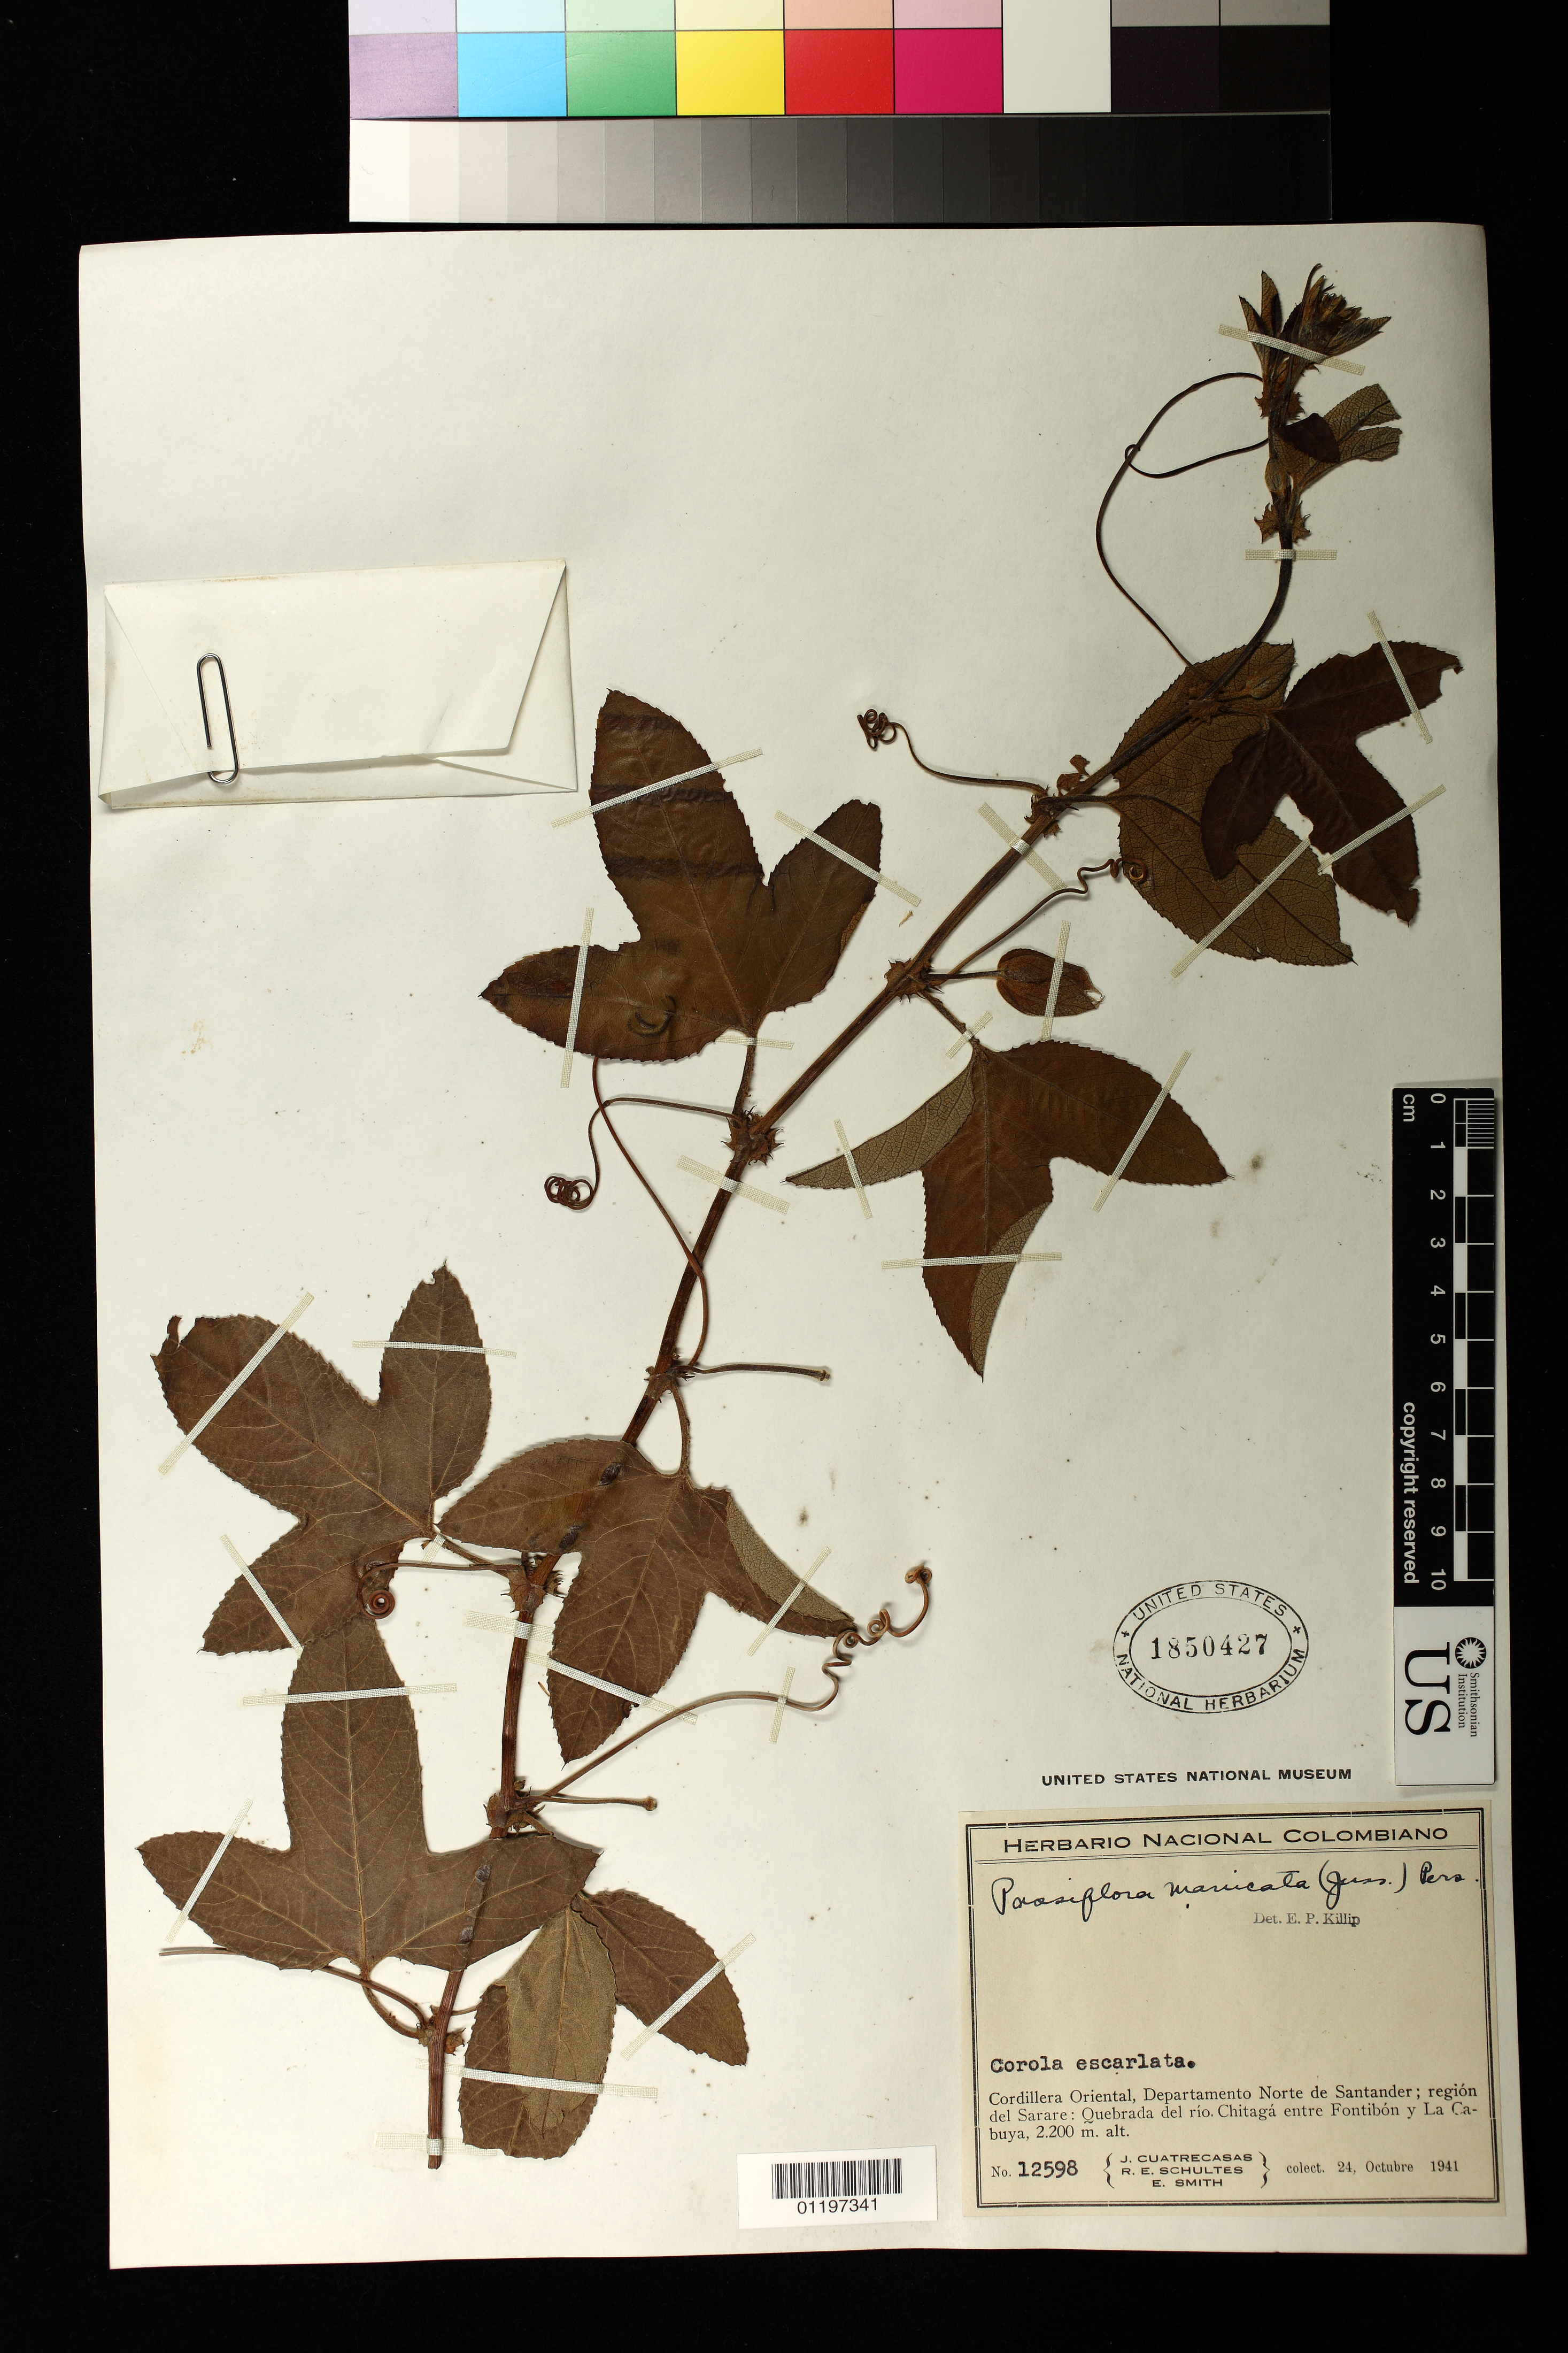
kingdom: Plantae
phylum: Tracheophyta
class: Magnoliopsida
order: Malpighiales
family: Passifloraceae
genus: Passiflora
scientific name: Passiflora manicata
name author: (Juss.) Pers.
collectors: J. Cuatrecasas, R. E. Schultes & C. E. Smith Jr.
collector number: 12598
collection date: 1941-10-24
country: Colombia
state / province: Norte de Santander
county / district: Chitagá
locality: Cordillera Oriental, Departamento Norte de Santander; Región del Sarare: Quebrada del río. Chitagá entre Fontibón y La Cabulla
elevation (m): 2200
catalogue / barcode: US 1850427